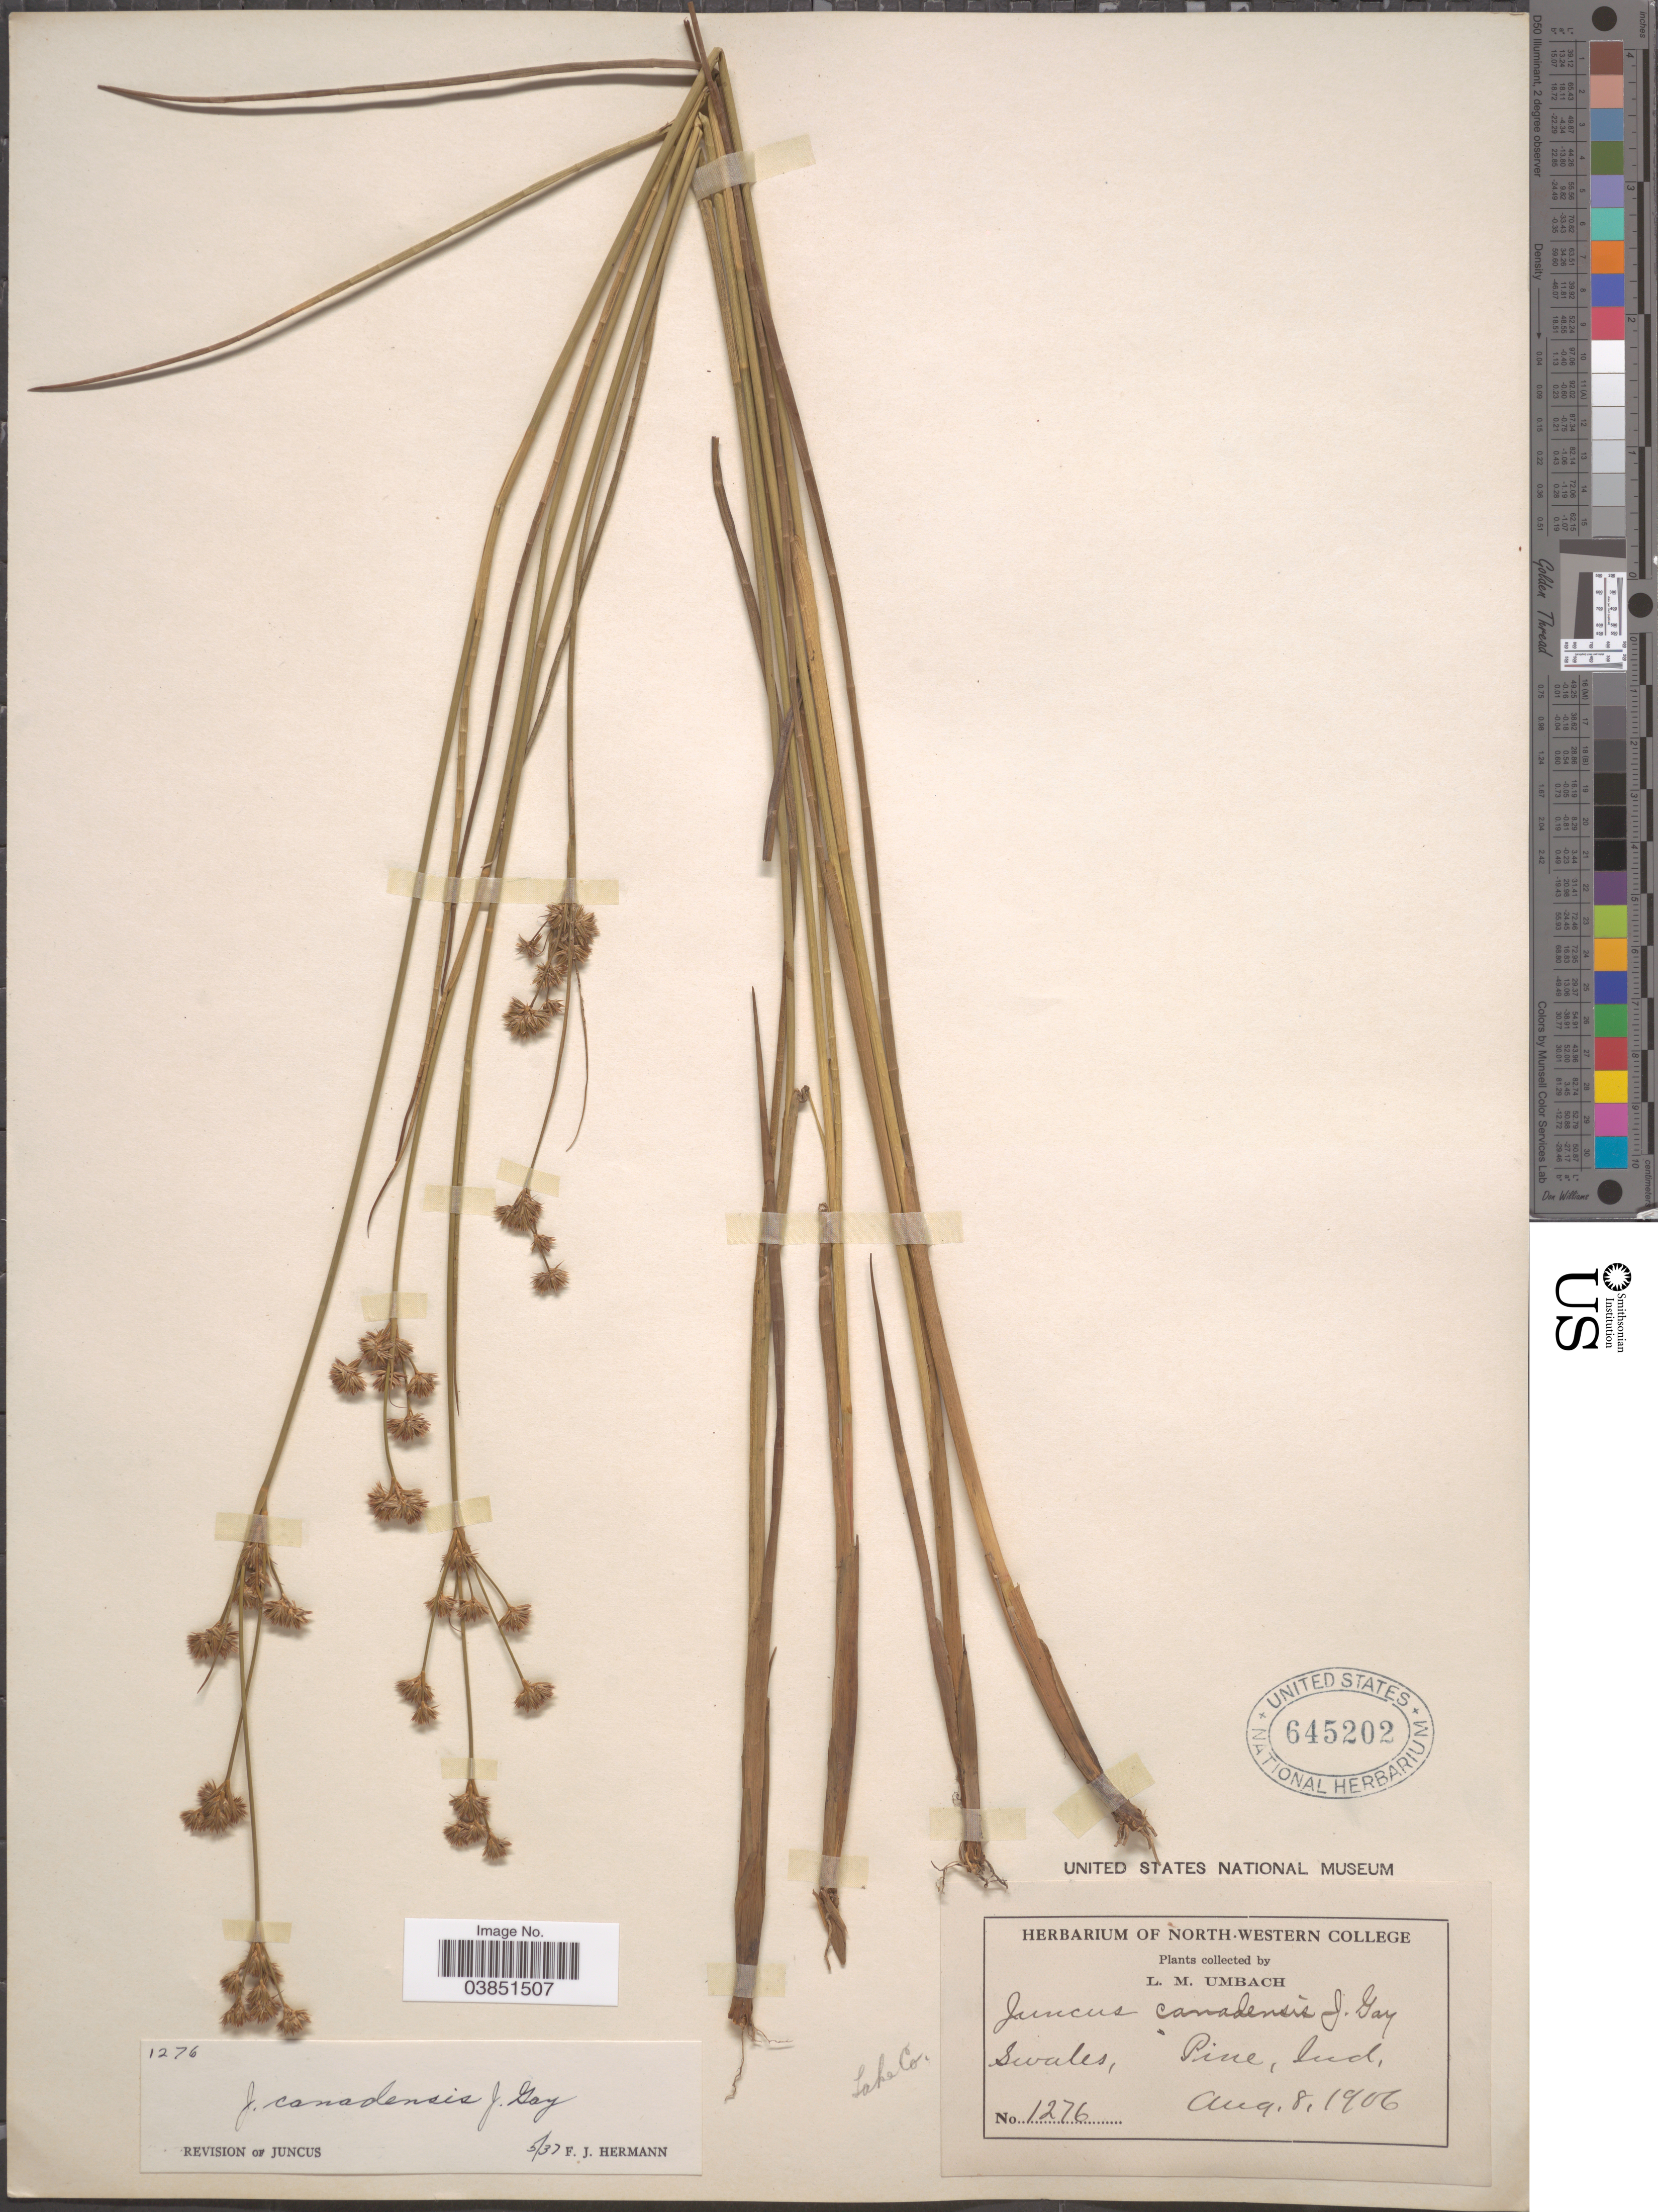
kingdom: Plantae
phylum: Tracheophyta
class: Liliopsida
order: Poales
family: Juncaceae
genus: Juncus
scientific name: Juncus canadensis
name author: J. Gay ex Laharpe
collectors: L. M. Umbach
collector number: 1276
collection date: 1906-08-08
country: United States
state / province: Indiana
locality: Pine. Lake Co.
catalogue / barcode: US 645202